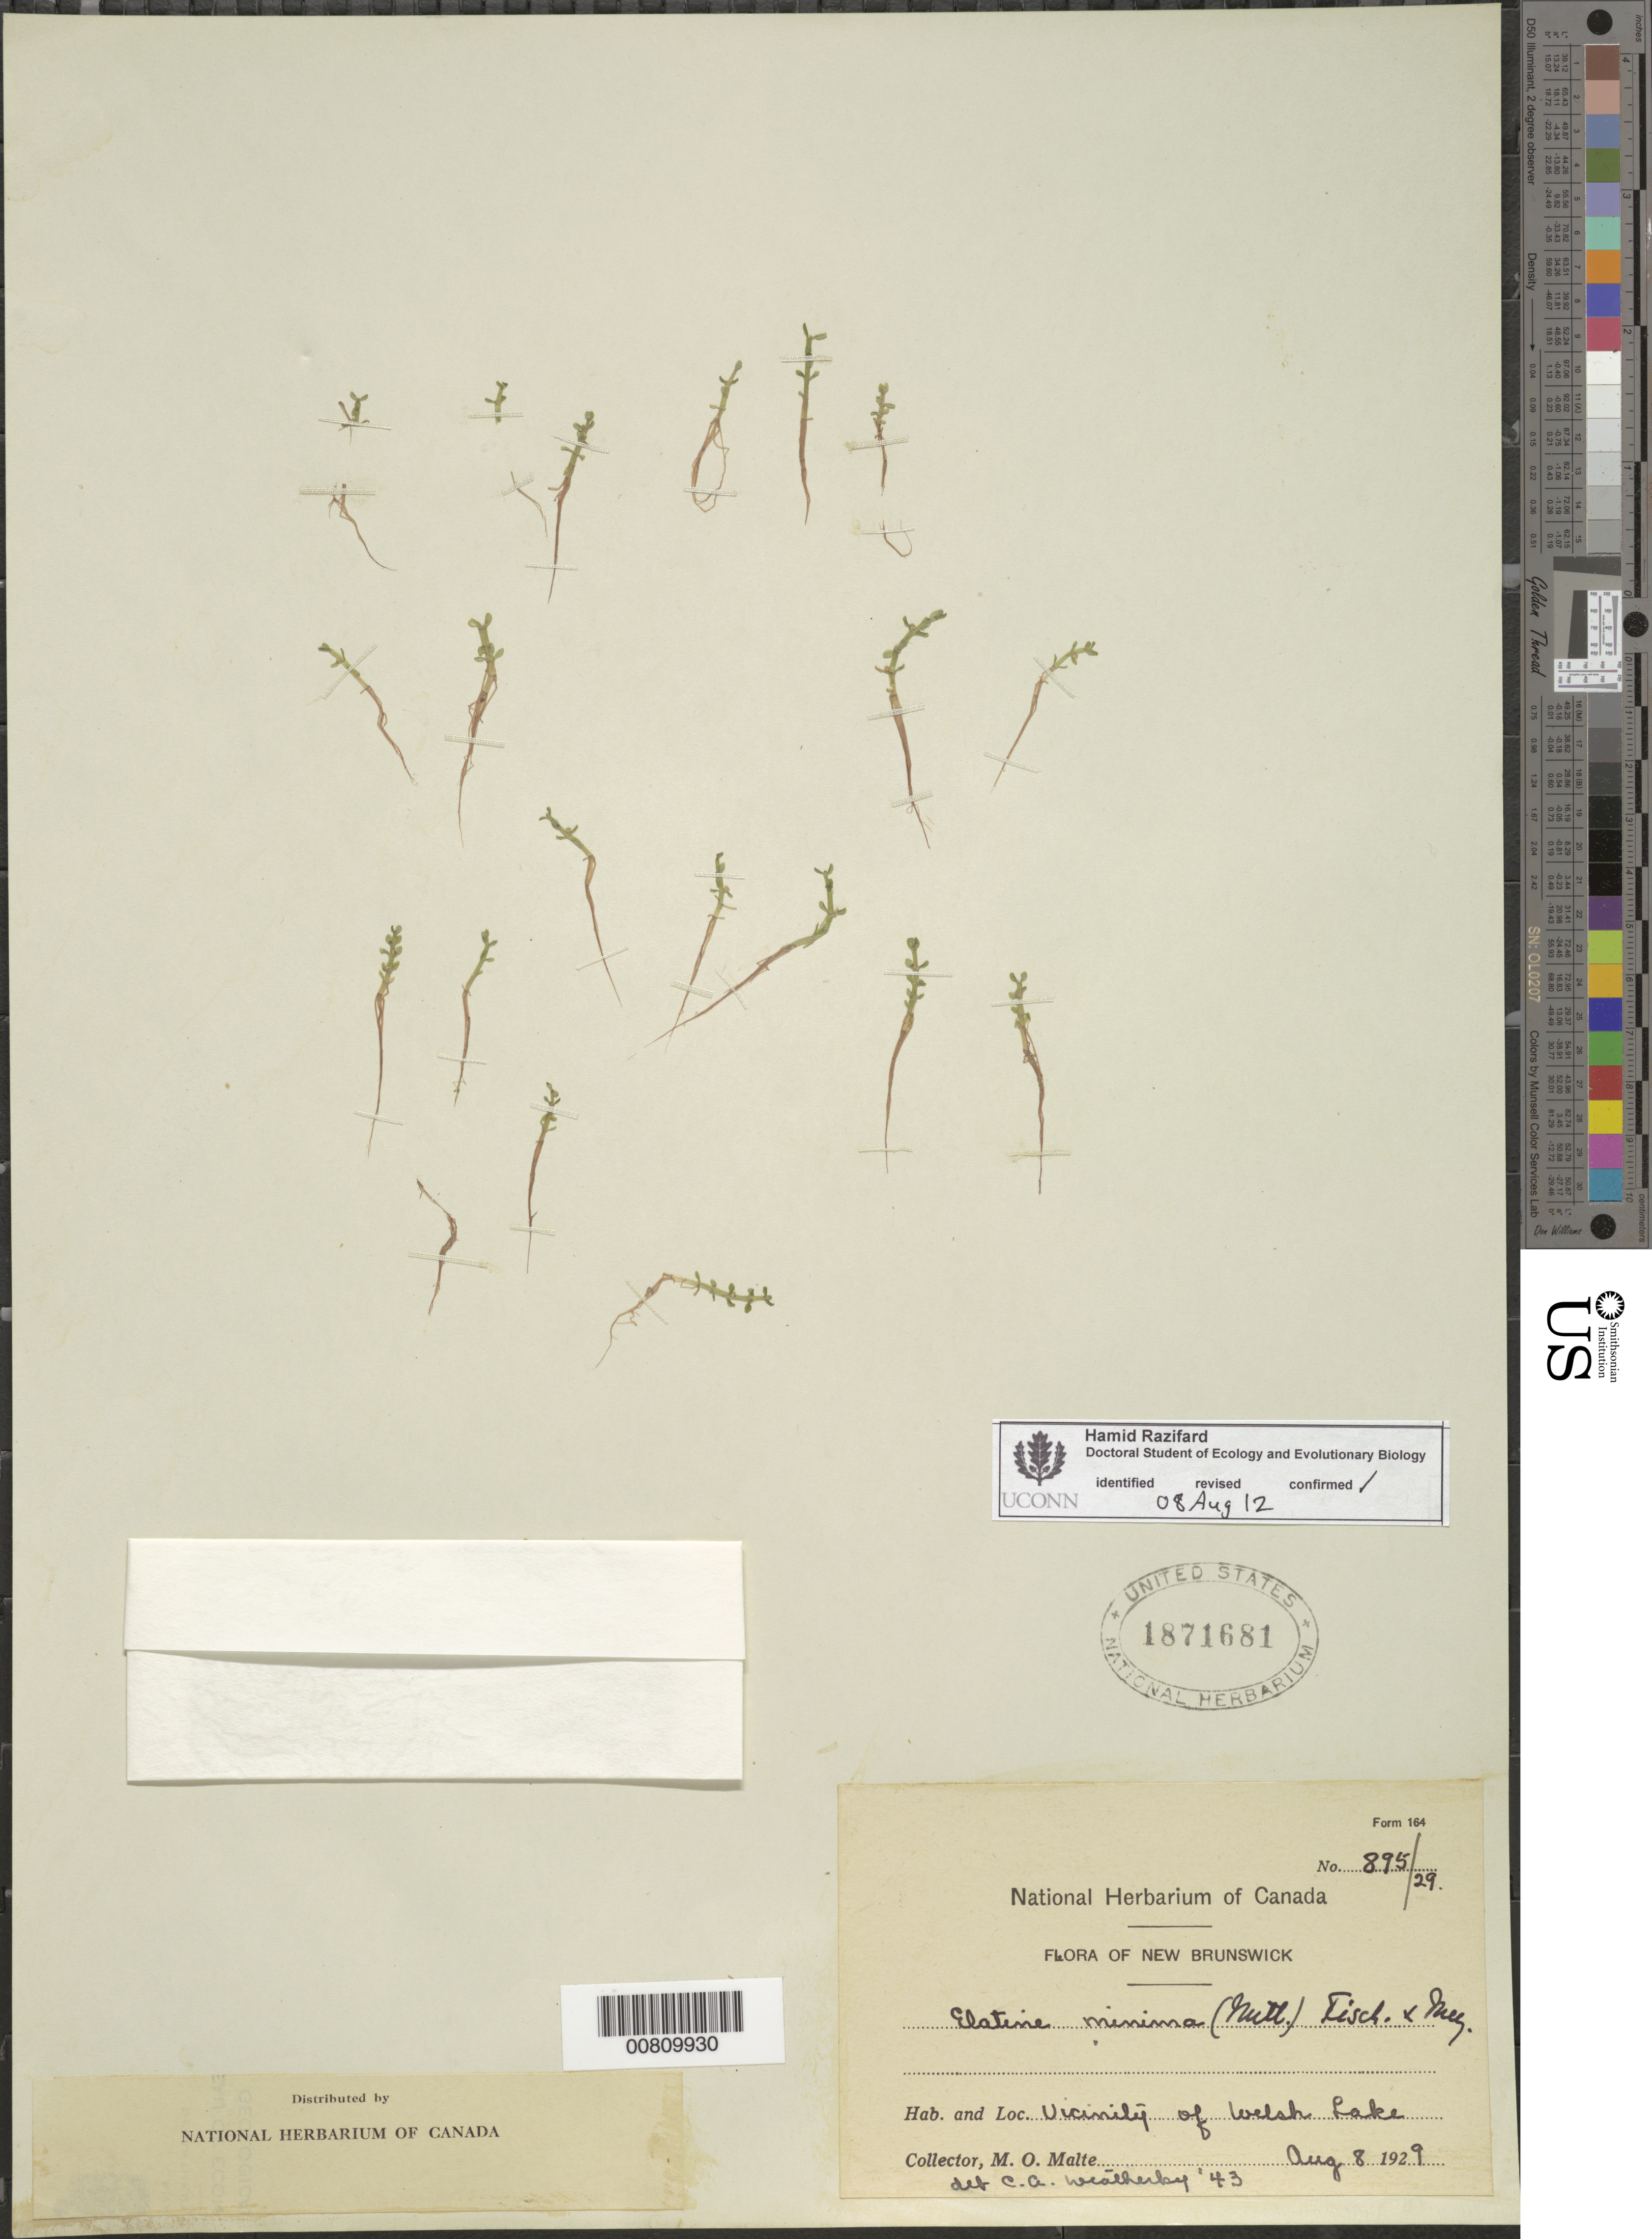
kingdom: Plantae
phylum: Tracheophyta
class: Magnoliopsida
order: Malpighiales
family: Elatinaceae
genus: Elatine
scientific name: Elatine minima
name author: (Nutt.) Fisch. & C.A. Mey.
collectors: M. Malte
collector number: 895/29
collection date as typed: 08 Aug 1929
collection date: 1929-08-08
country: Canada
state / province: New Brunswick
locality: Welsh Lake.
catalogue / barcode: US 1871681